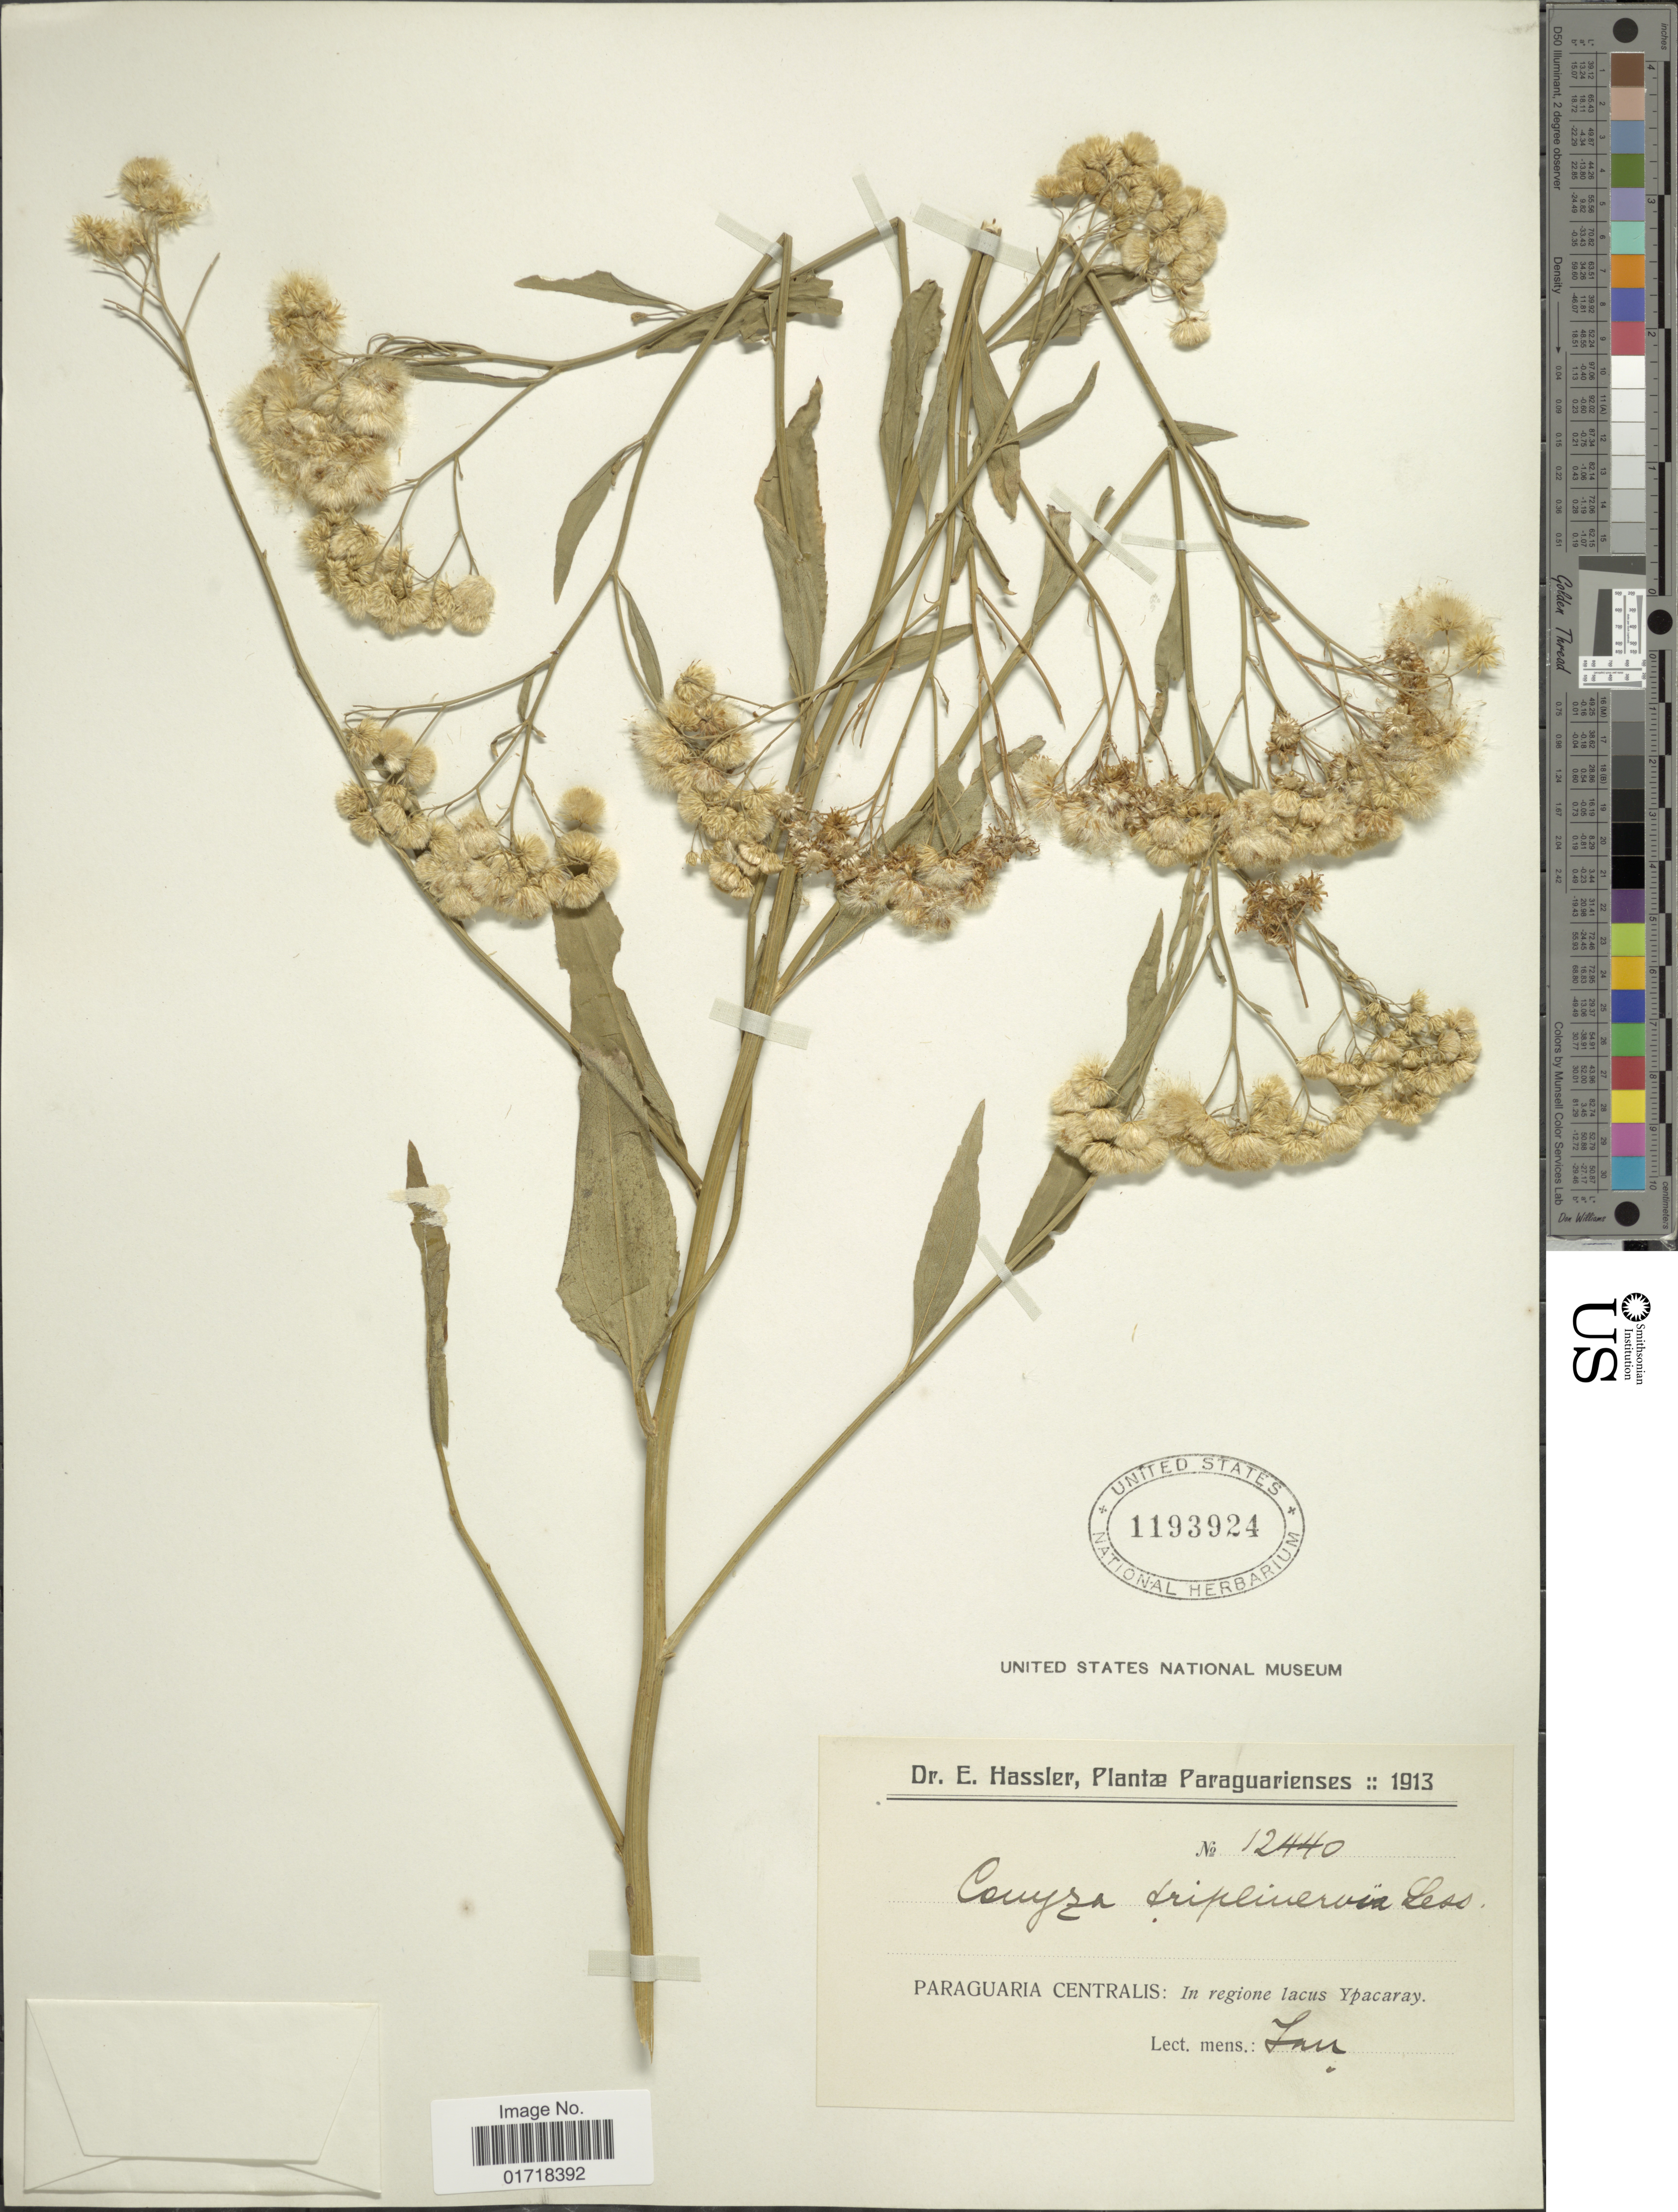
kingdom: Plantae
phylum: Tracheophyta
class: Magnoliopsida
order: Asterales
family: Asteraceae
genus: Baccharidastrum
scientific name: Baccharidastrum triplinervium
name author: (Less.) Cabrera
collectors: E. Hassler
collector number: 12440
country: Paraguay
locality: Paraguaria Centralis: In regione lacus Ypacaray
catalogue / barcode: US 1193924